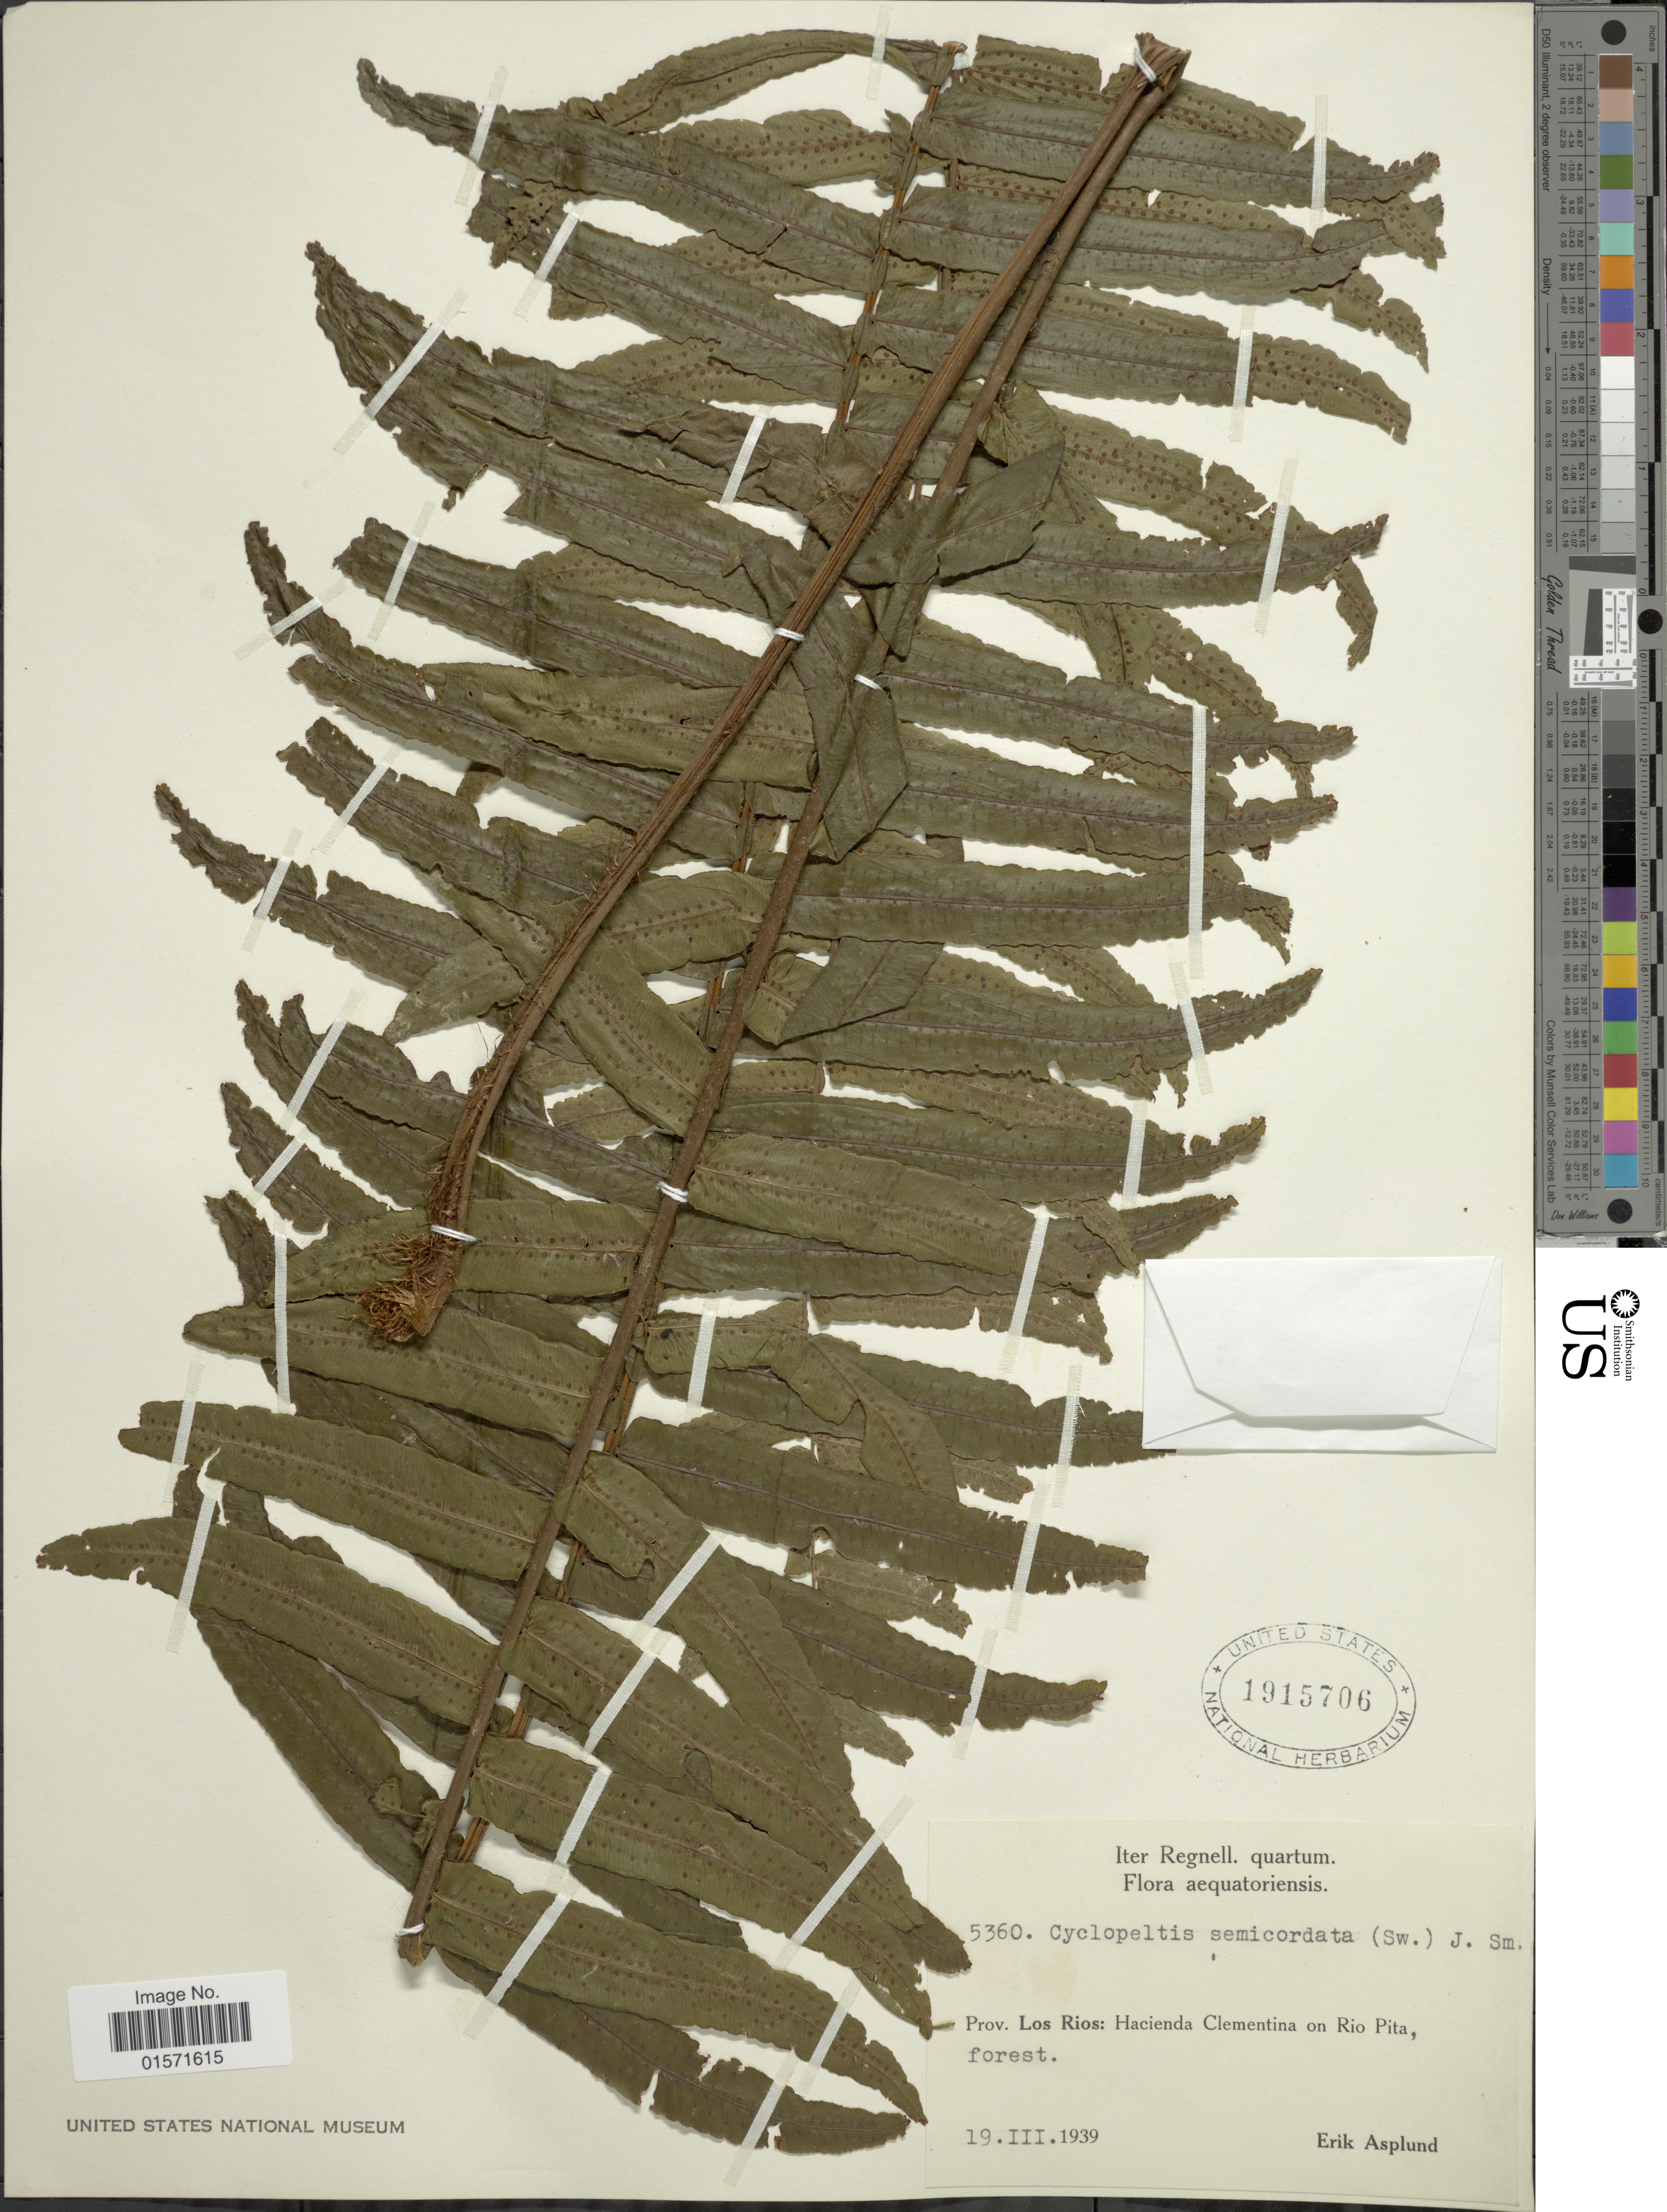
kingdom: Plantae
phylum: Tracheophyta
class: Polypodiopsida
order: Polypodiales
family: Lomariopsidaceae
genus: Cyclopeltis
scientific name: Cyclopeltis semicordata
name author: (Sw.) J. Sm.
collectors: E. Asplund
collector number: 1903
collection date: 1939-03-19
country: Ecuador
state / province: Los Ríos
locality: Prov. Los Rios: Haciendo Clementina on Rio Pita, forest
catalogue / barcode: US 1915706